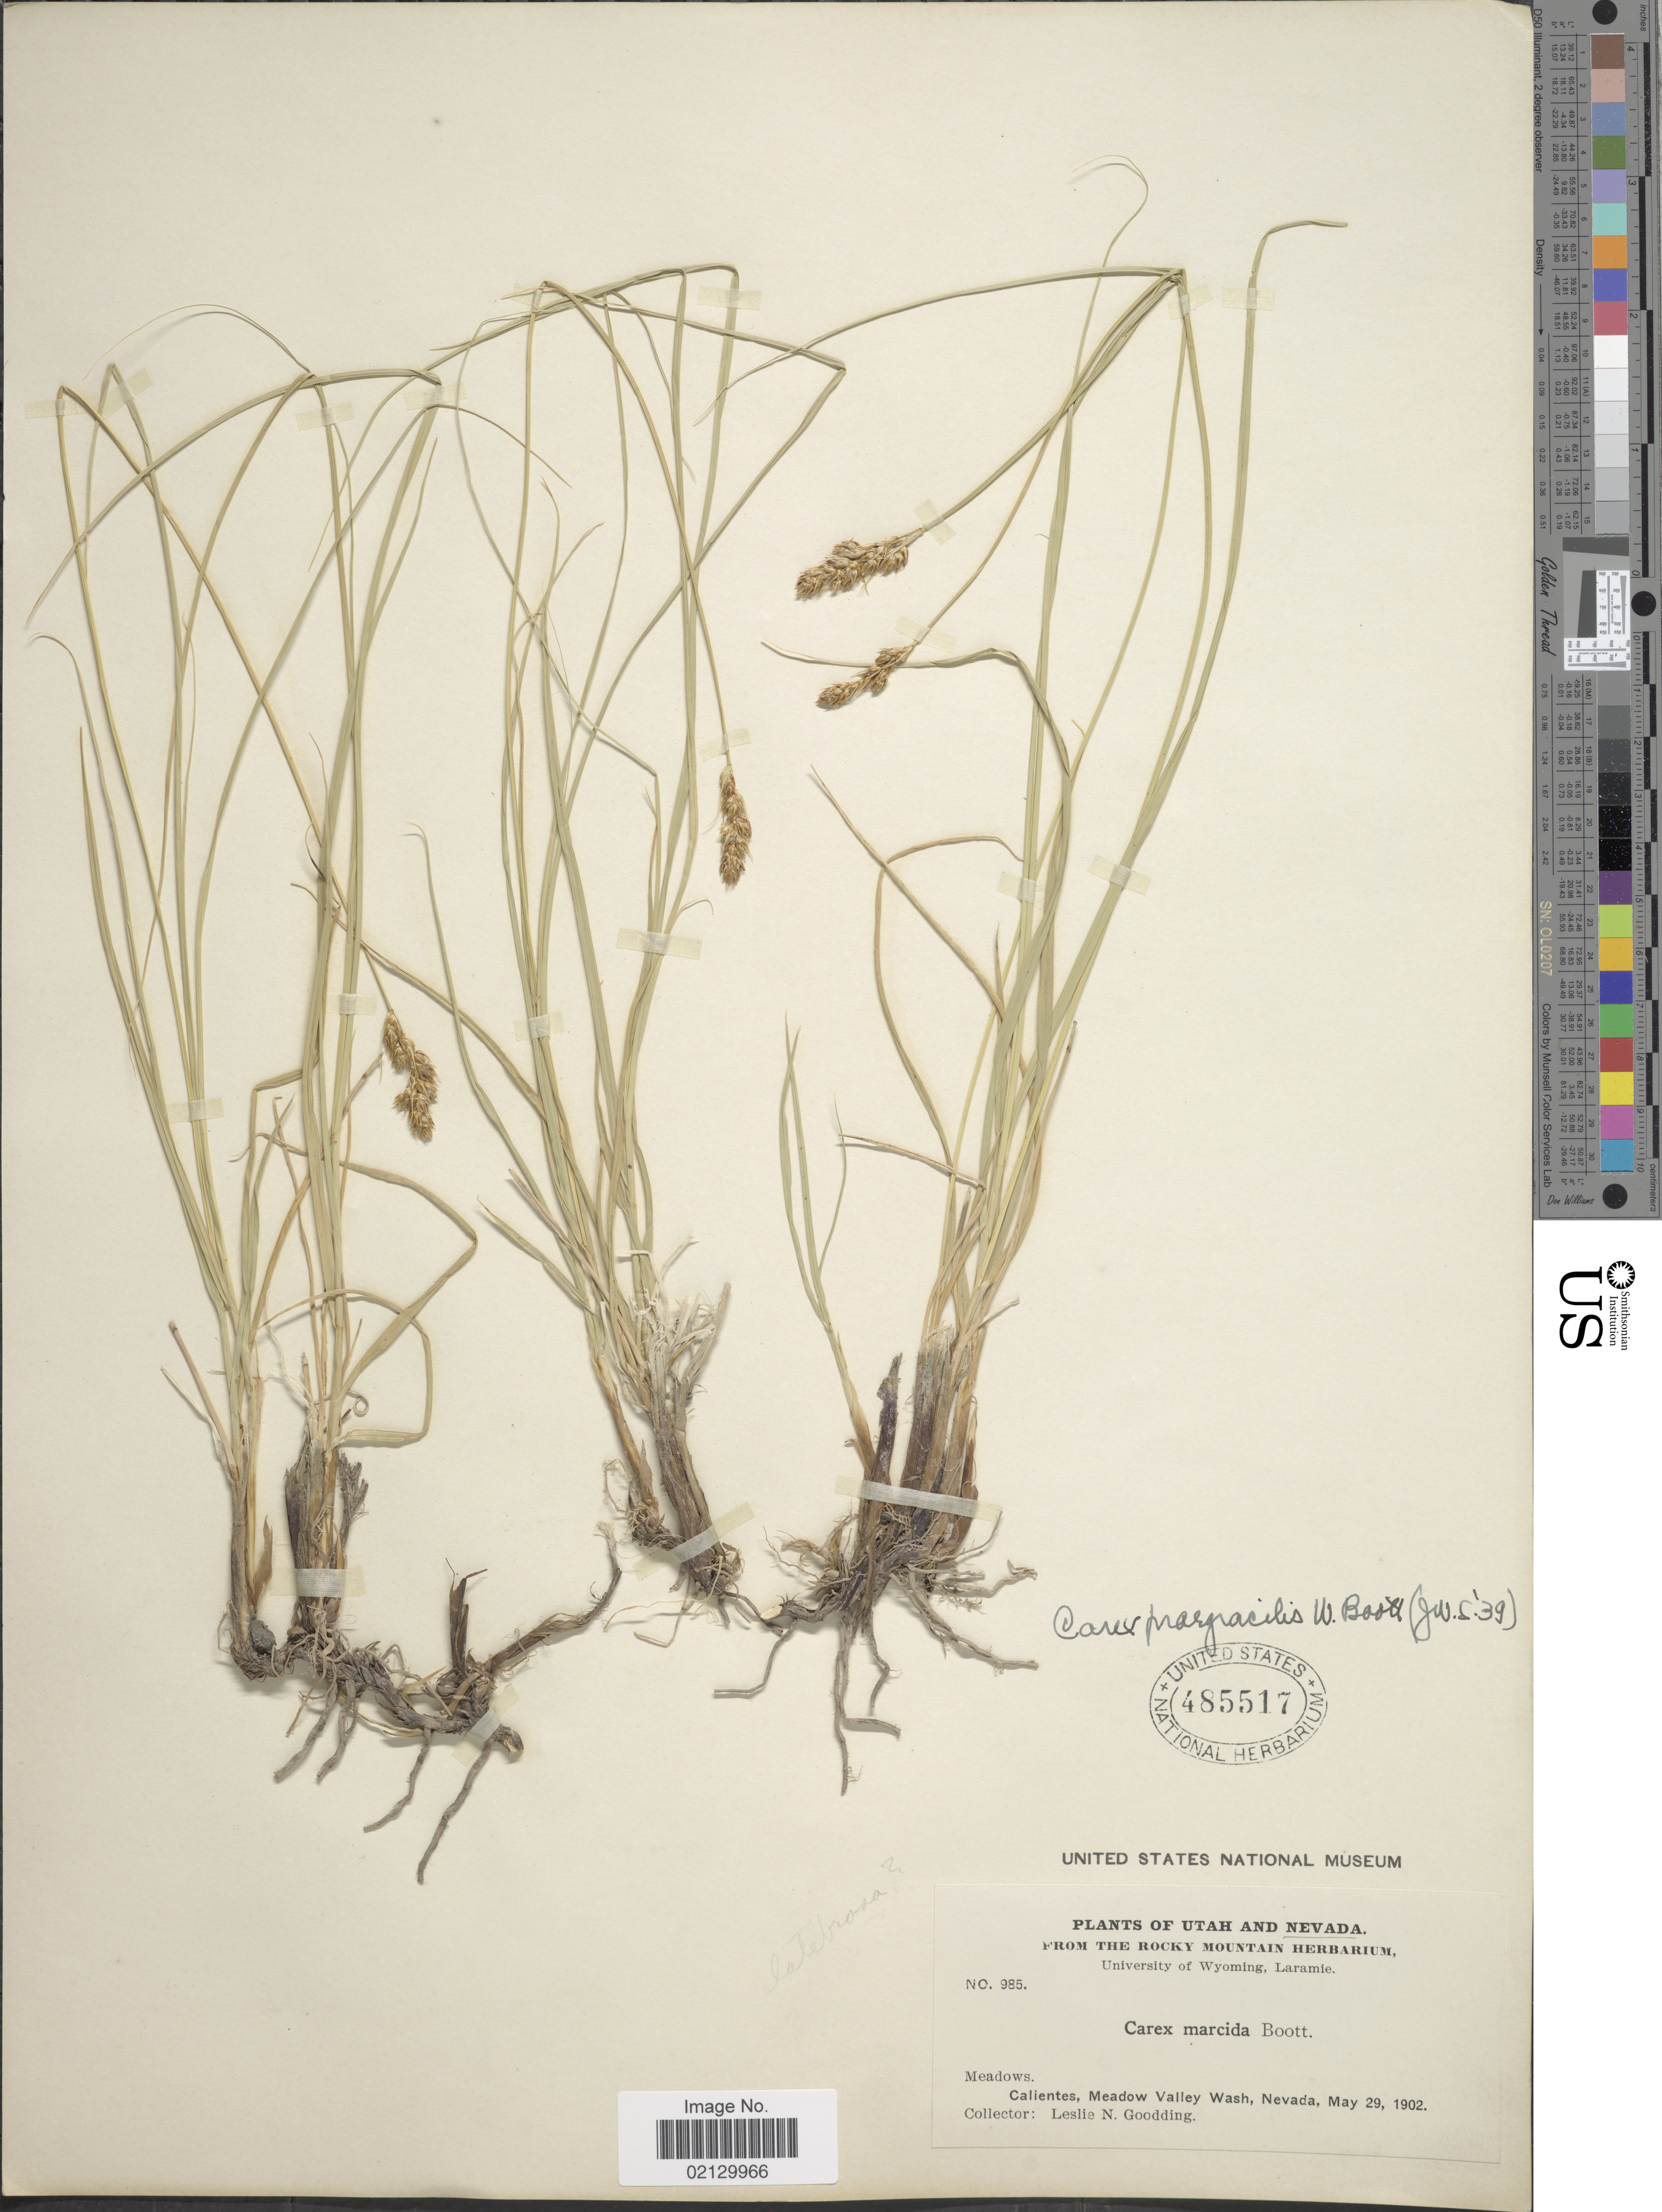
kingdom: Plantae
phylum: Tracheophyta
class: Liliopsida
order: Poales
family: Cyperaceae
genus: Carex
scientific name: Carex praegracilis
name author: W. Boott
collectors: L. N. Goodding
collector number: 985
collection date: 1902-05-29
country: United States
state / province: Nevada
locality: Meadows, Calientes, Meadow Valley Wash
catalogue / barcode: US 485517